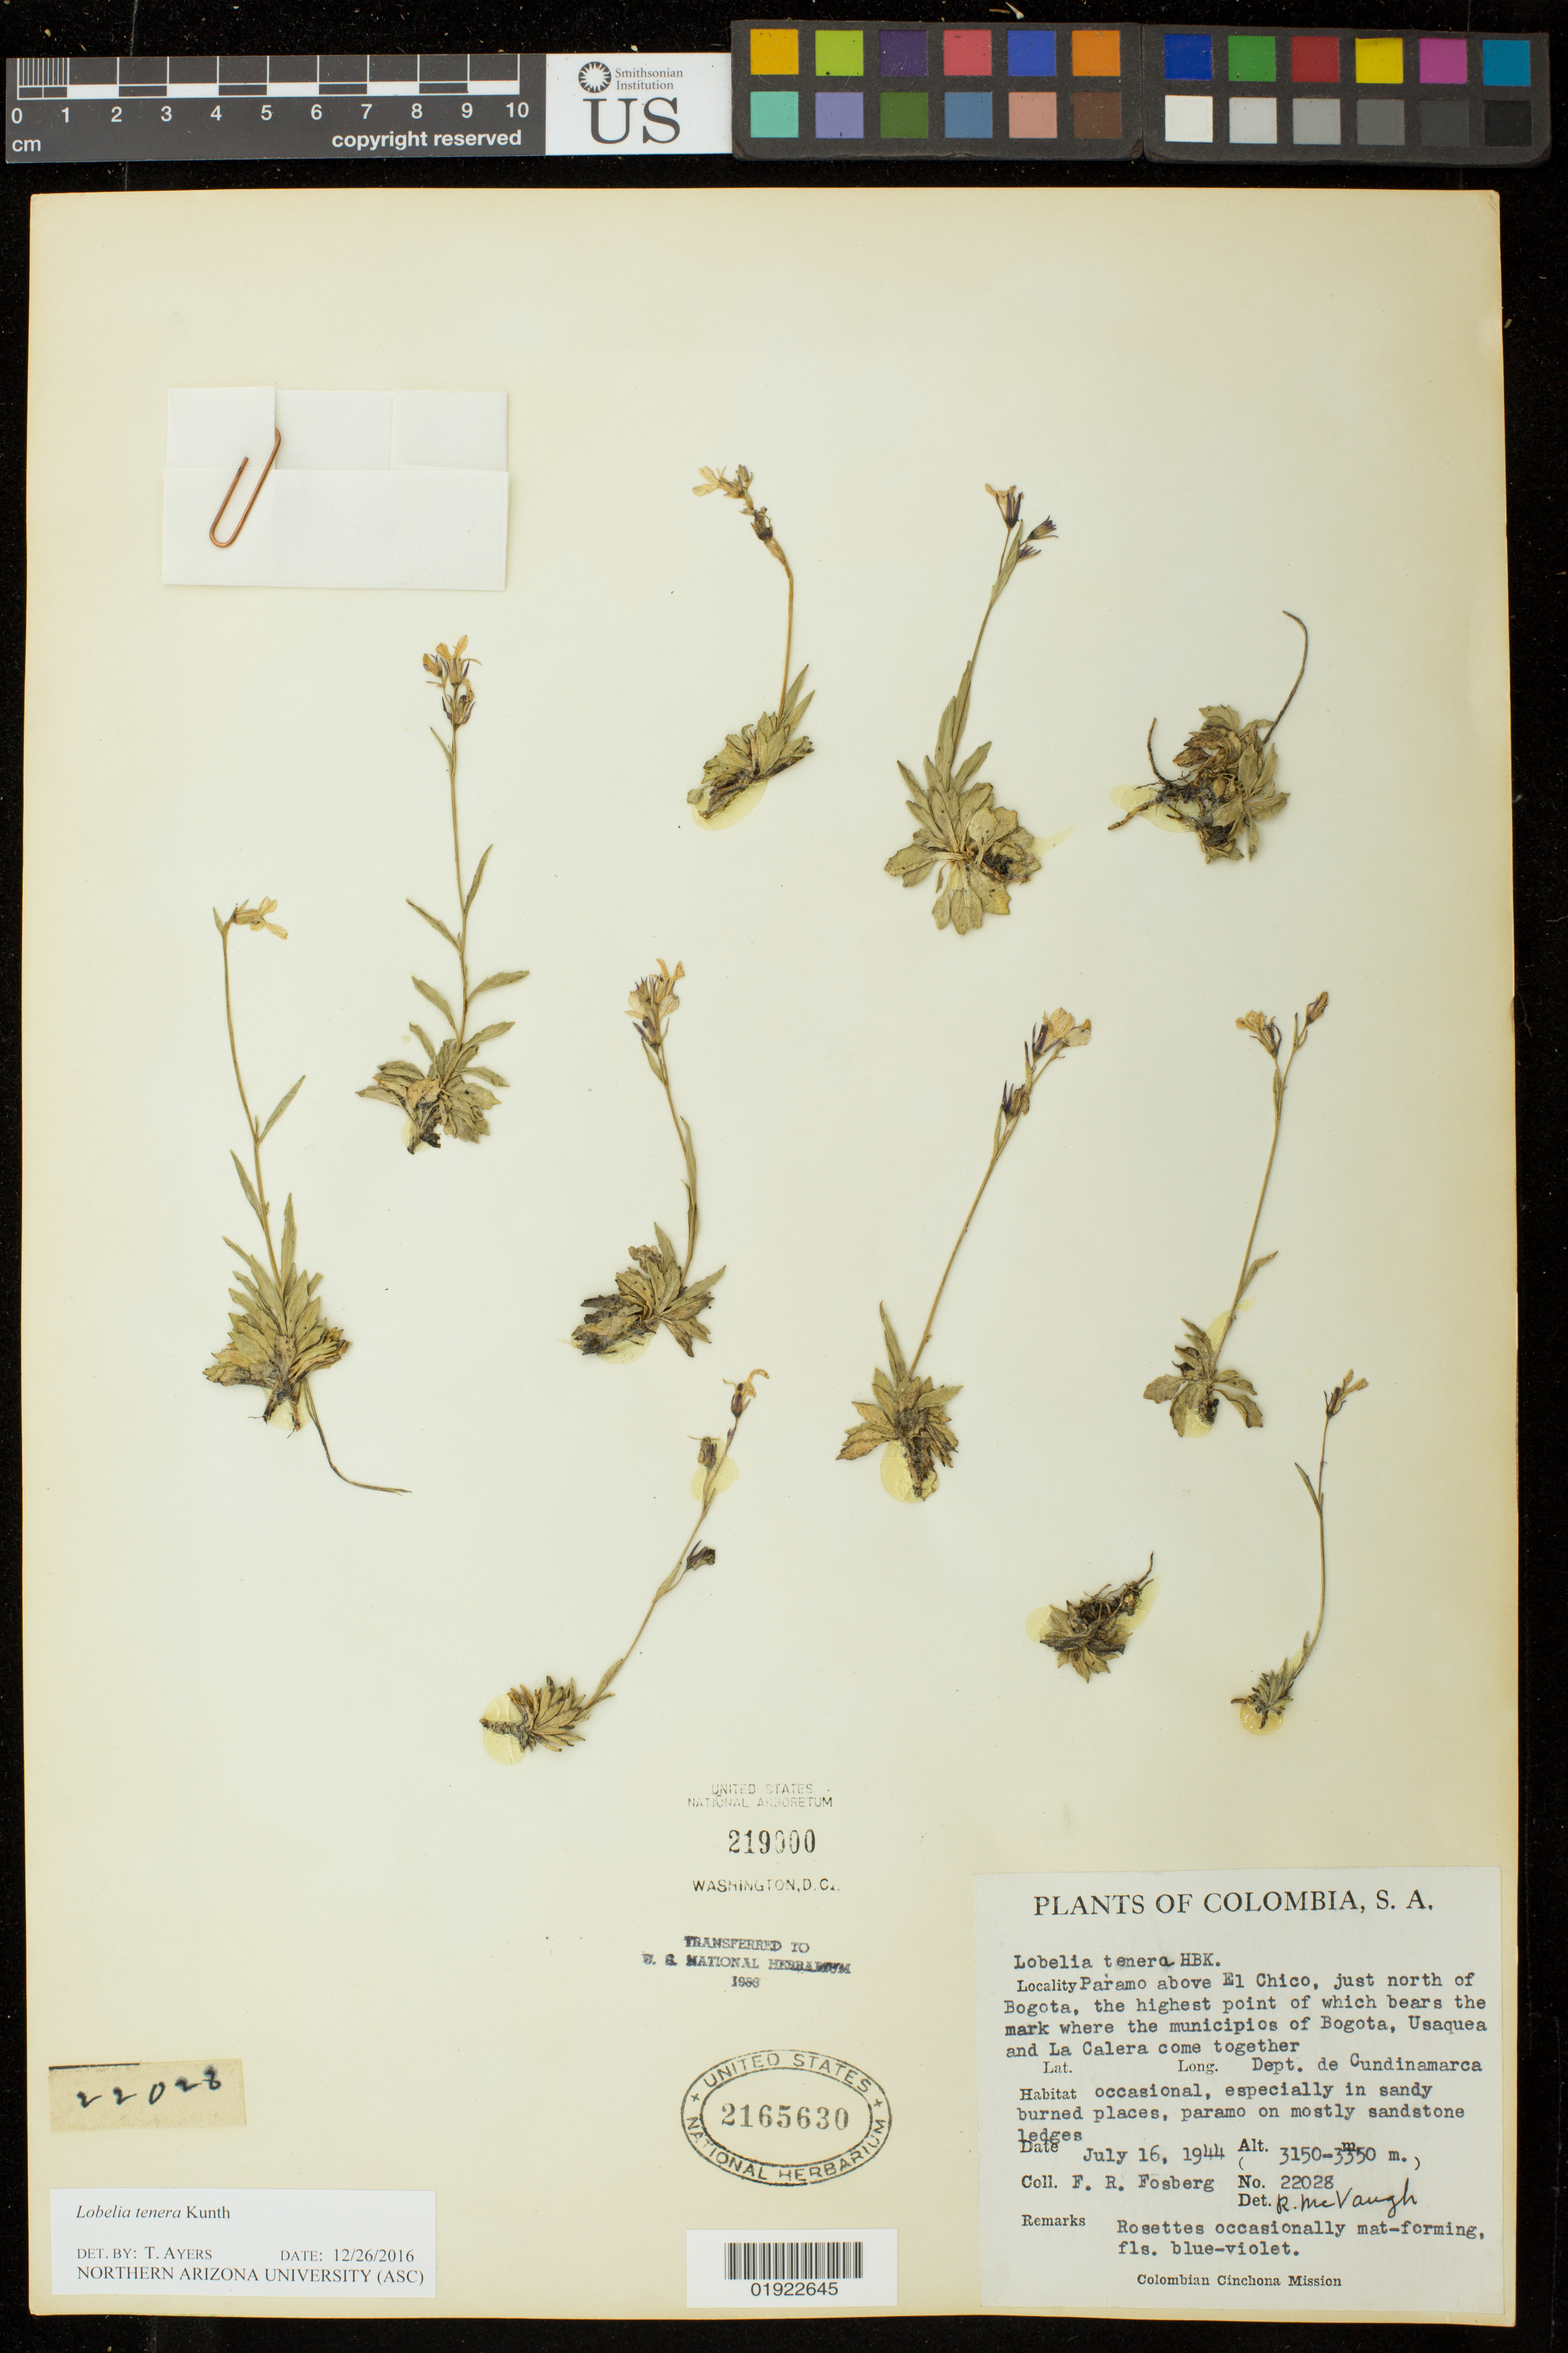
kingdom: Plantae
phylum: Tracheophyta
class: Magnoliopsida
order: Asterales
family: Campanulaceae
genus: Lobelia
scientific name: Lobelia tenera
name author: Kunth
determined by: Ayers, Tina J.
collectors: F. R. Fosberg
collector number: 22028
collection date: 1944-07-16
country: Colombia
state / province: Cundinamarca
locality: Paramo above El Chico, just north of Bogota, the highest point of which bears the mark where the municipios of Bogota, Usaquea, and La Calera come together.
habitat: Occasional, especially in sandy burned places, paramo on mostly sandstone ledges.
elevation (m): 3150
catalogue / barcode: US 2165630